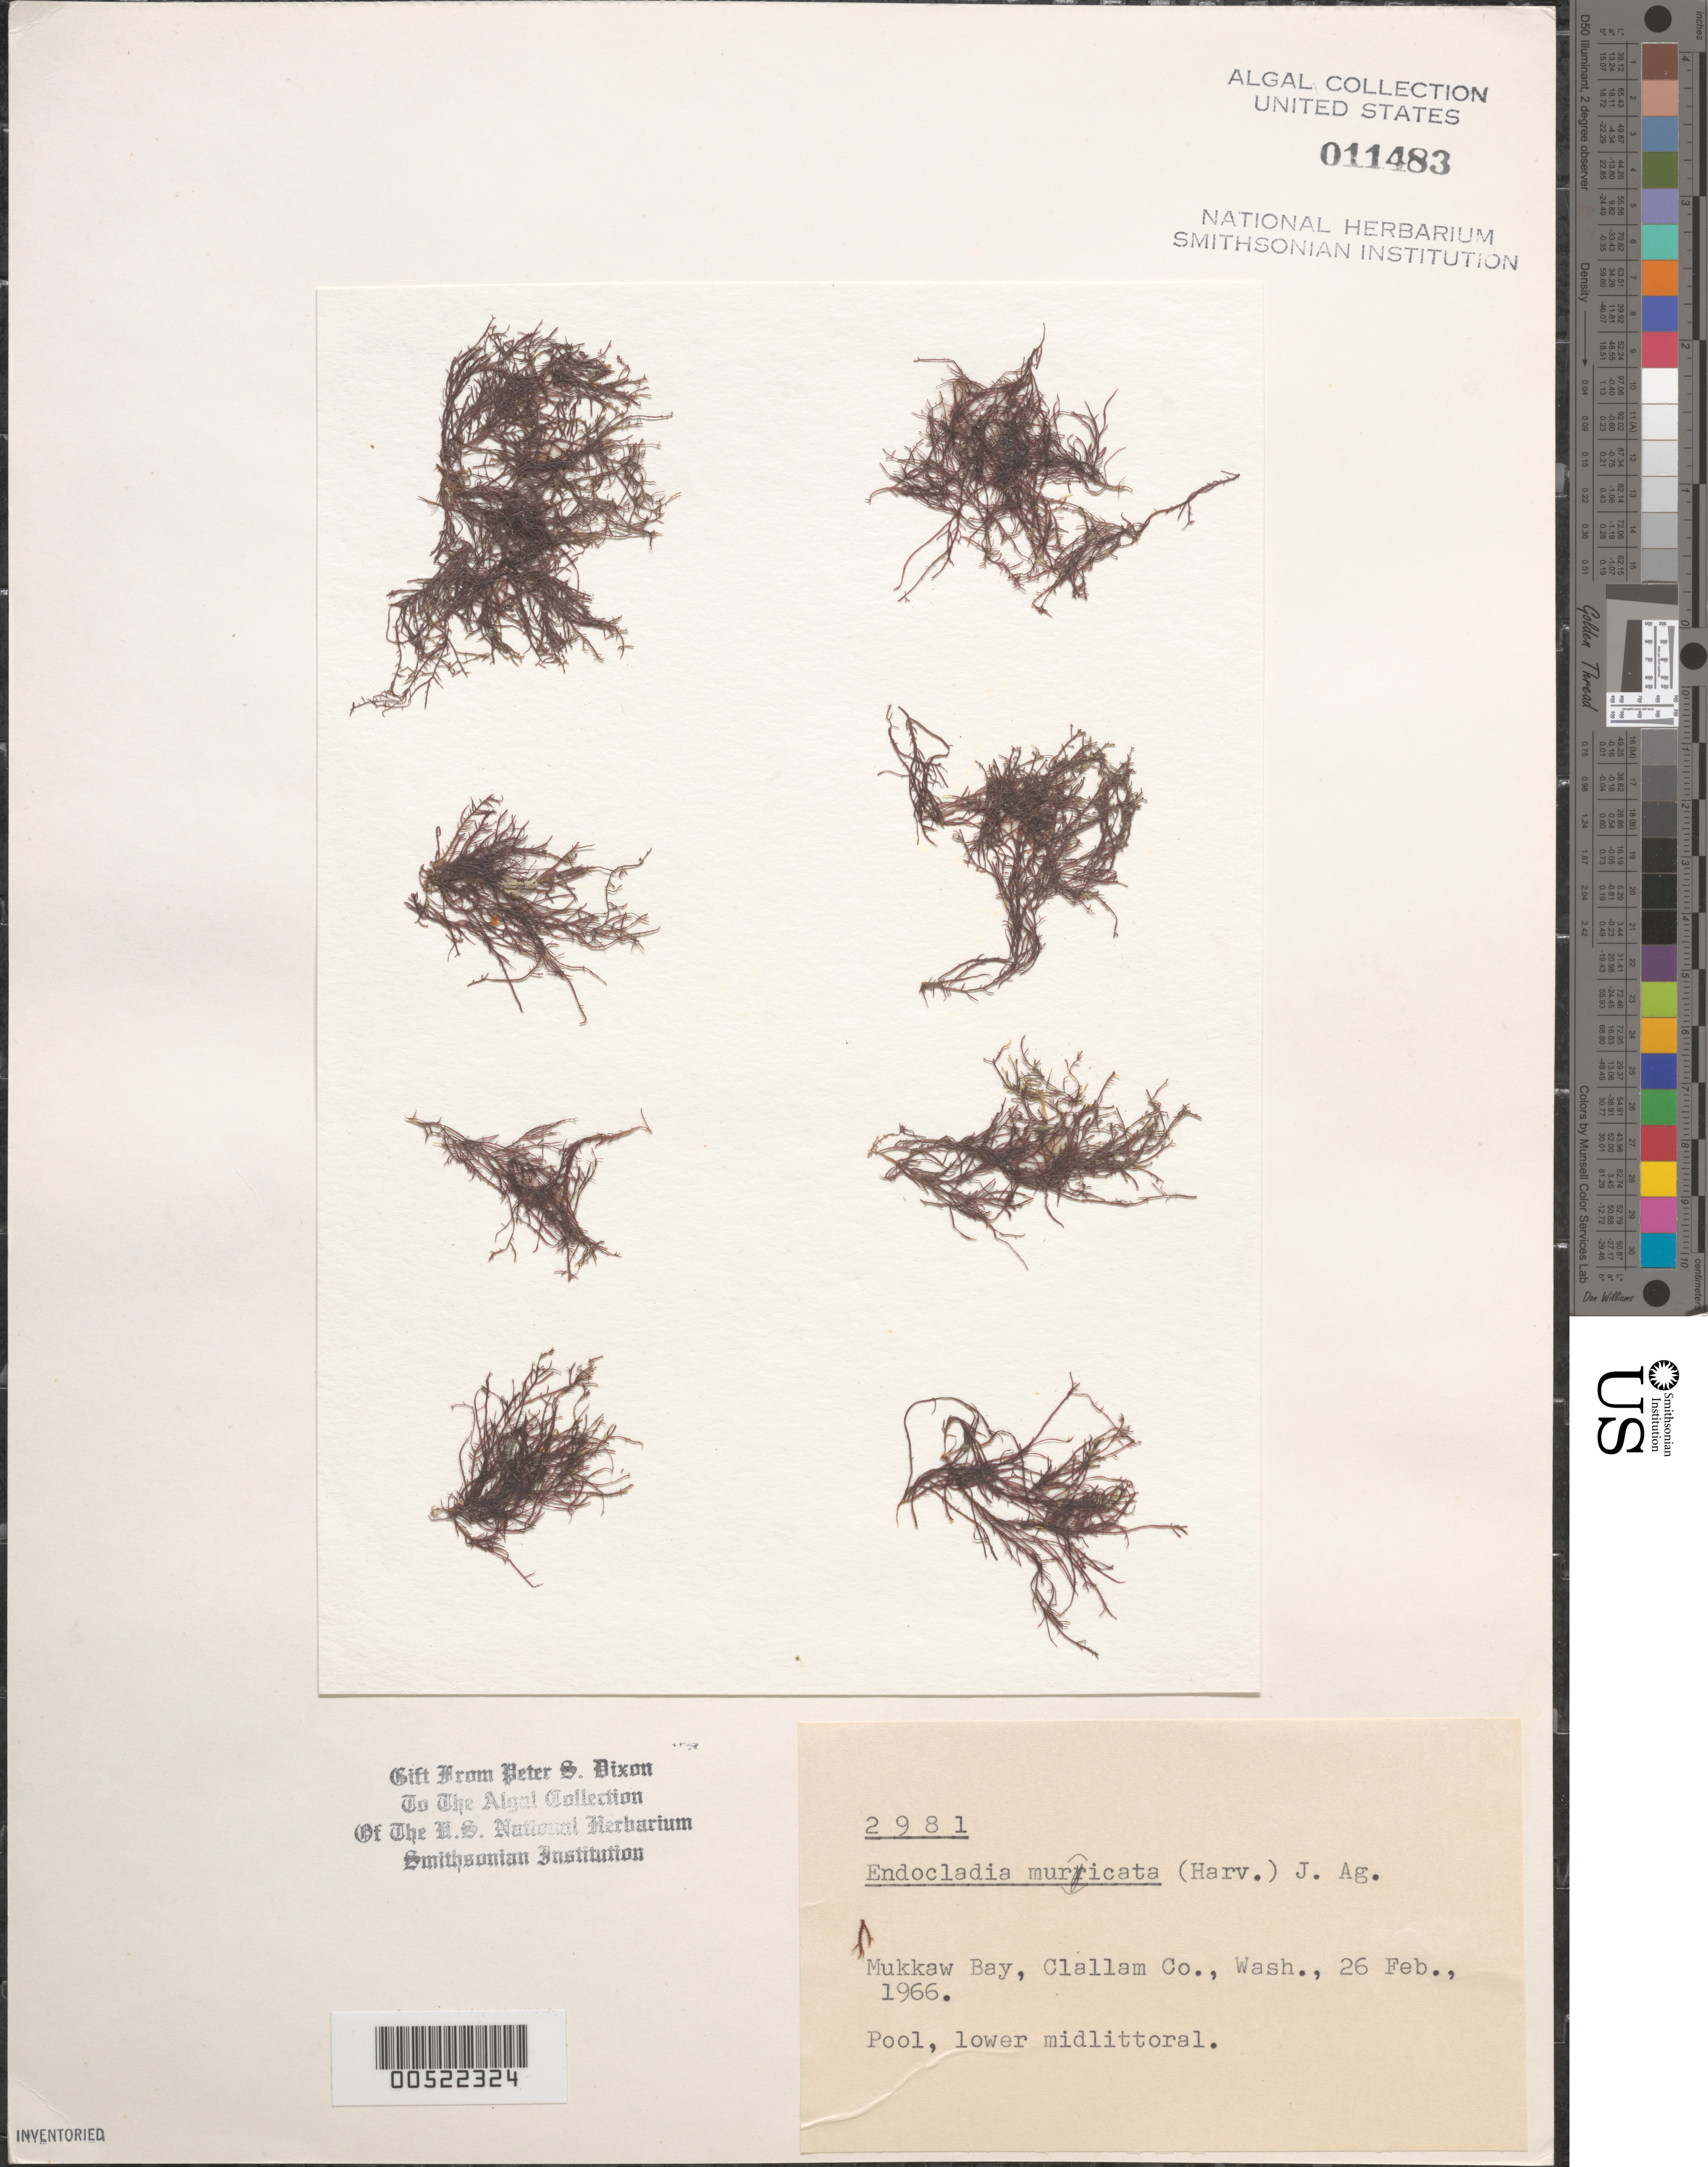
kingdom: Plantae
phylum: Rhodophyta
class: Florideophyceae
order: Gigartinales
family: Endocladiaceae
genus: Endocladia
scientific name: Endocladia muricata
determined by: Dixon, P. S.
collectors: P. S. Dixon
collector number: PSD 2981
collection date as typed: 26 Feb 1966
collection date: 1966-02-26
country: United States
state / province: Washington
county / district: Clallam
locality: Mukkaw Bay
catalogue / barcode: US 11483